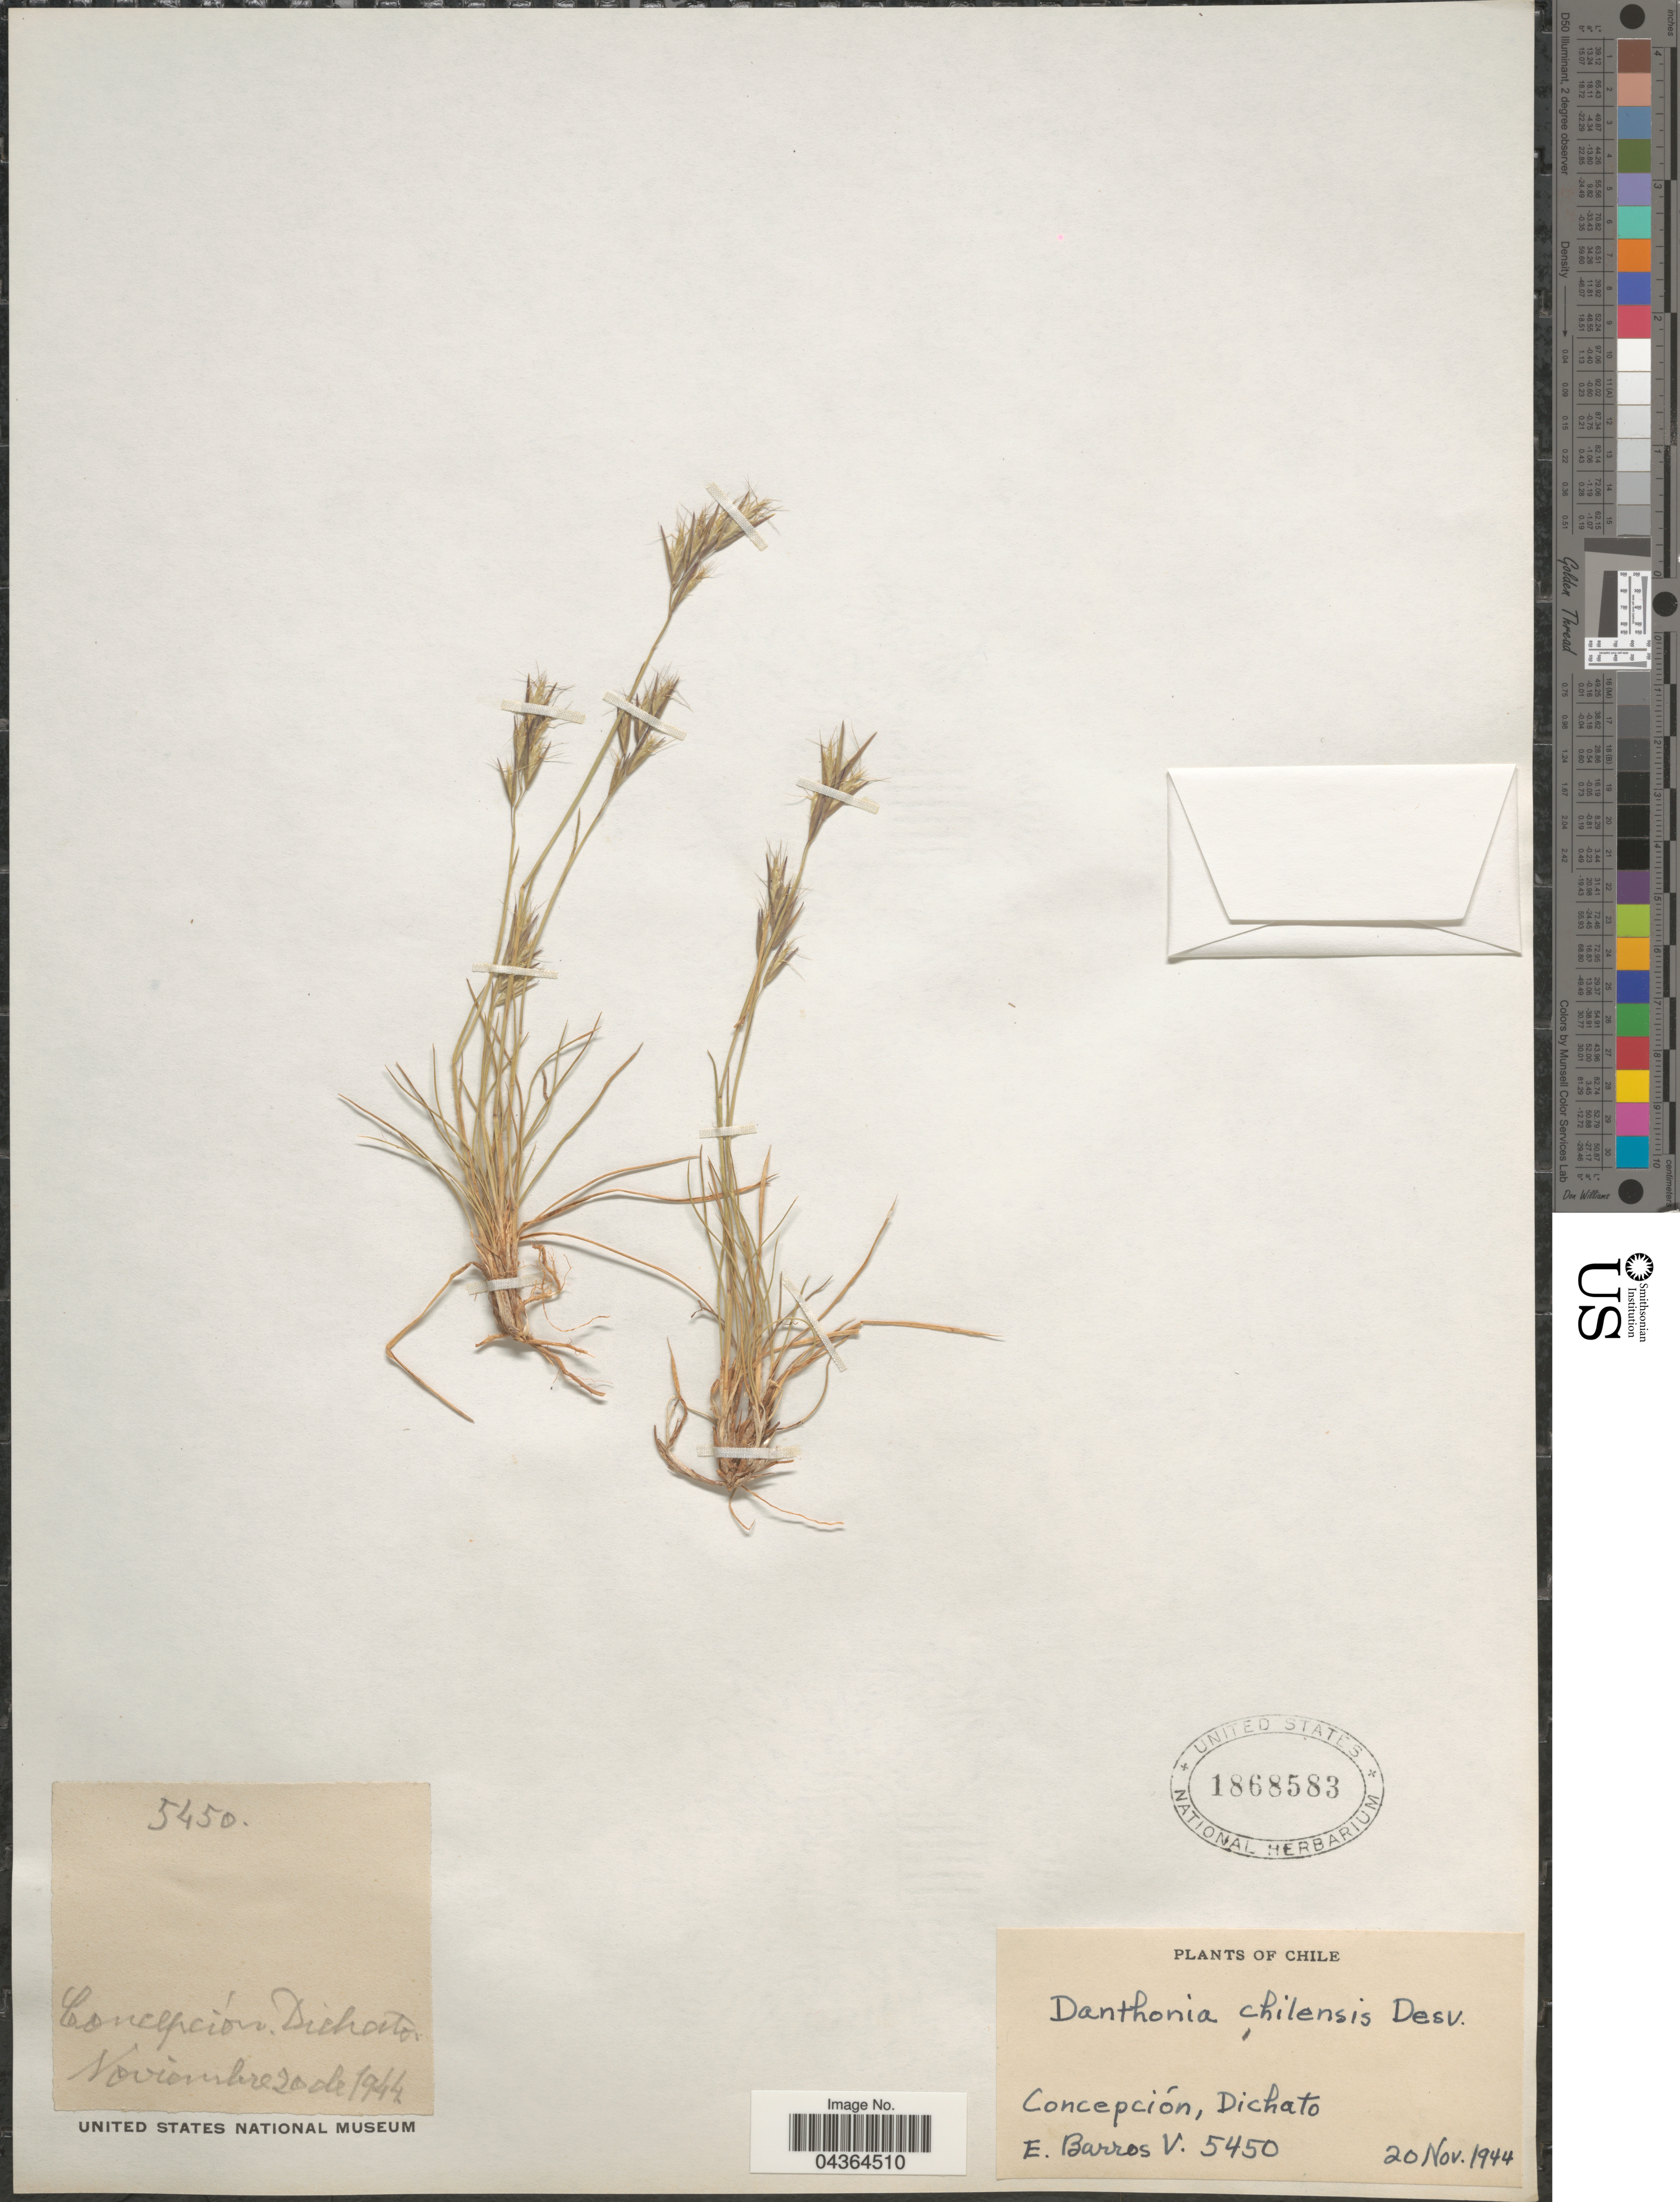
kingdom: Plantae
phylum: Tracheophyta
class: Liliopsida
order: Poales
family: Poaceae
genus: Danthonia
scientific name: Danthonia chilensis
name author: É. Desv.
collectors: E. Barros V.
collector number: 5450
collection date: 1944-11-20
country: Chile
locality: Concepción, Dichato.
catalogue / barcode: US 1868583